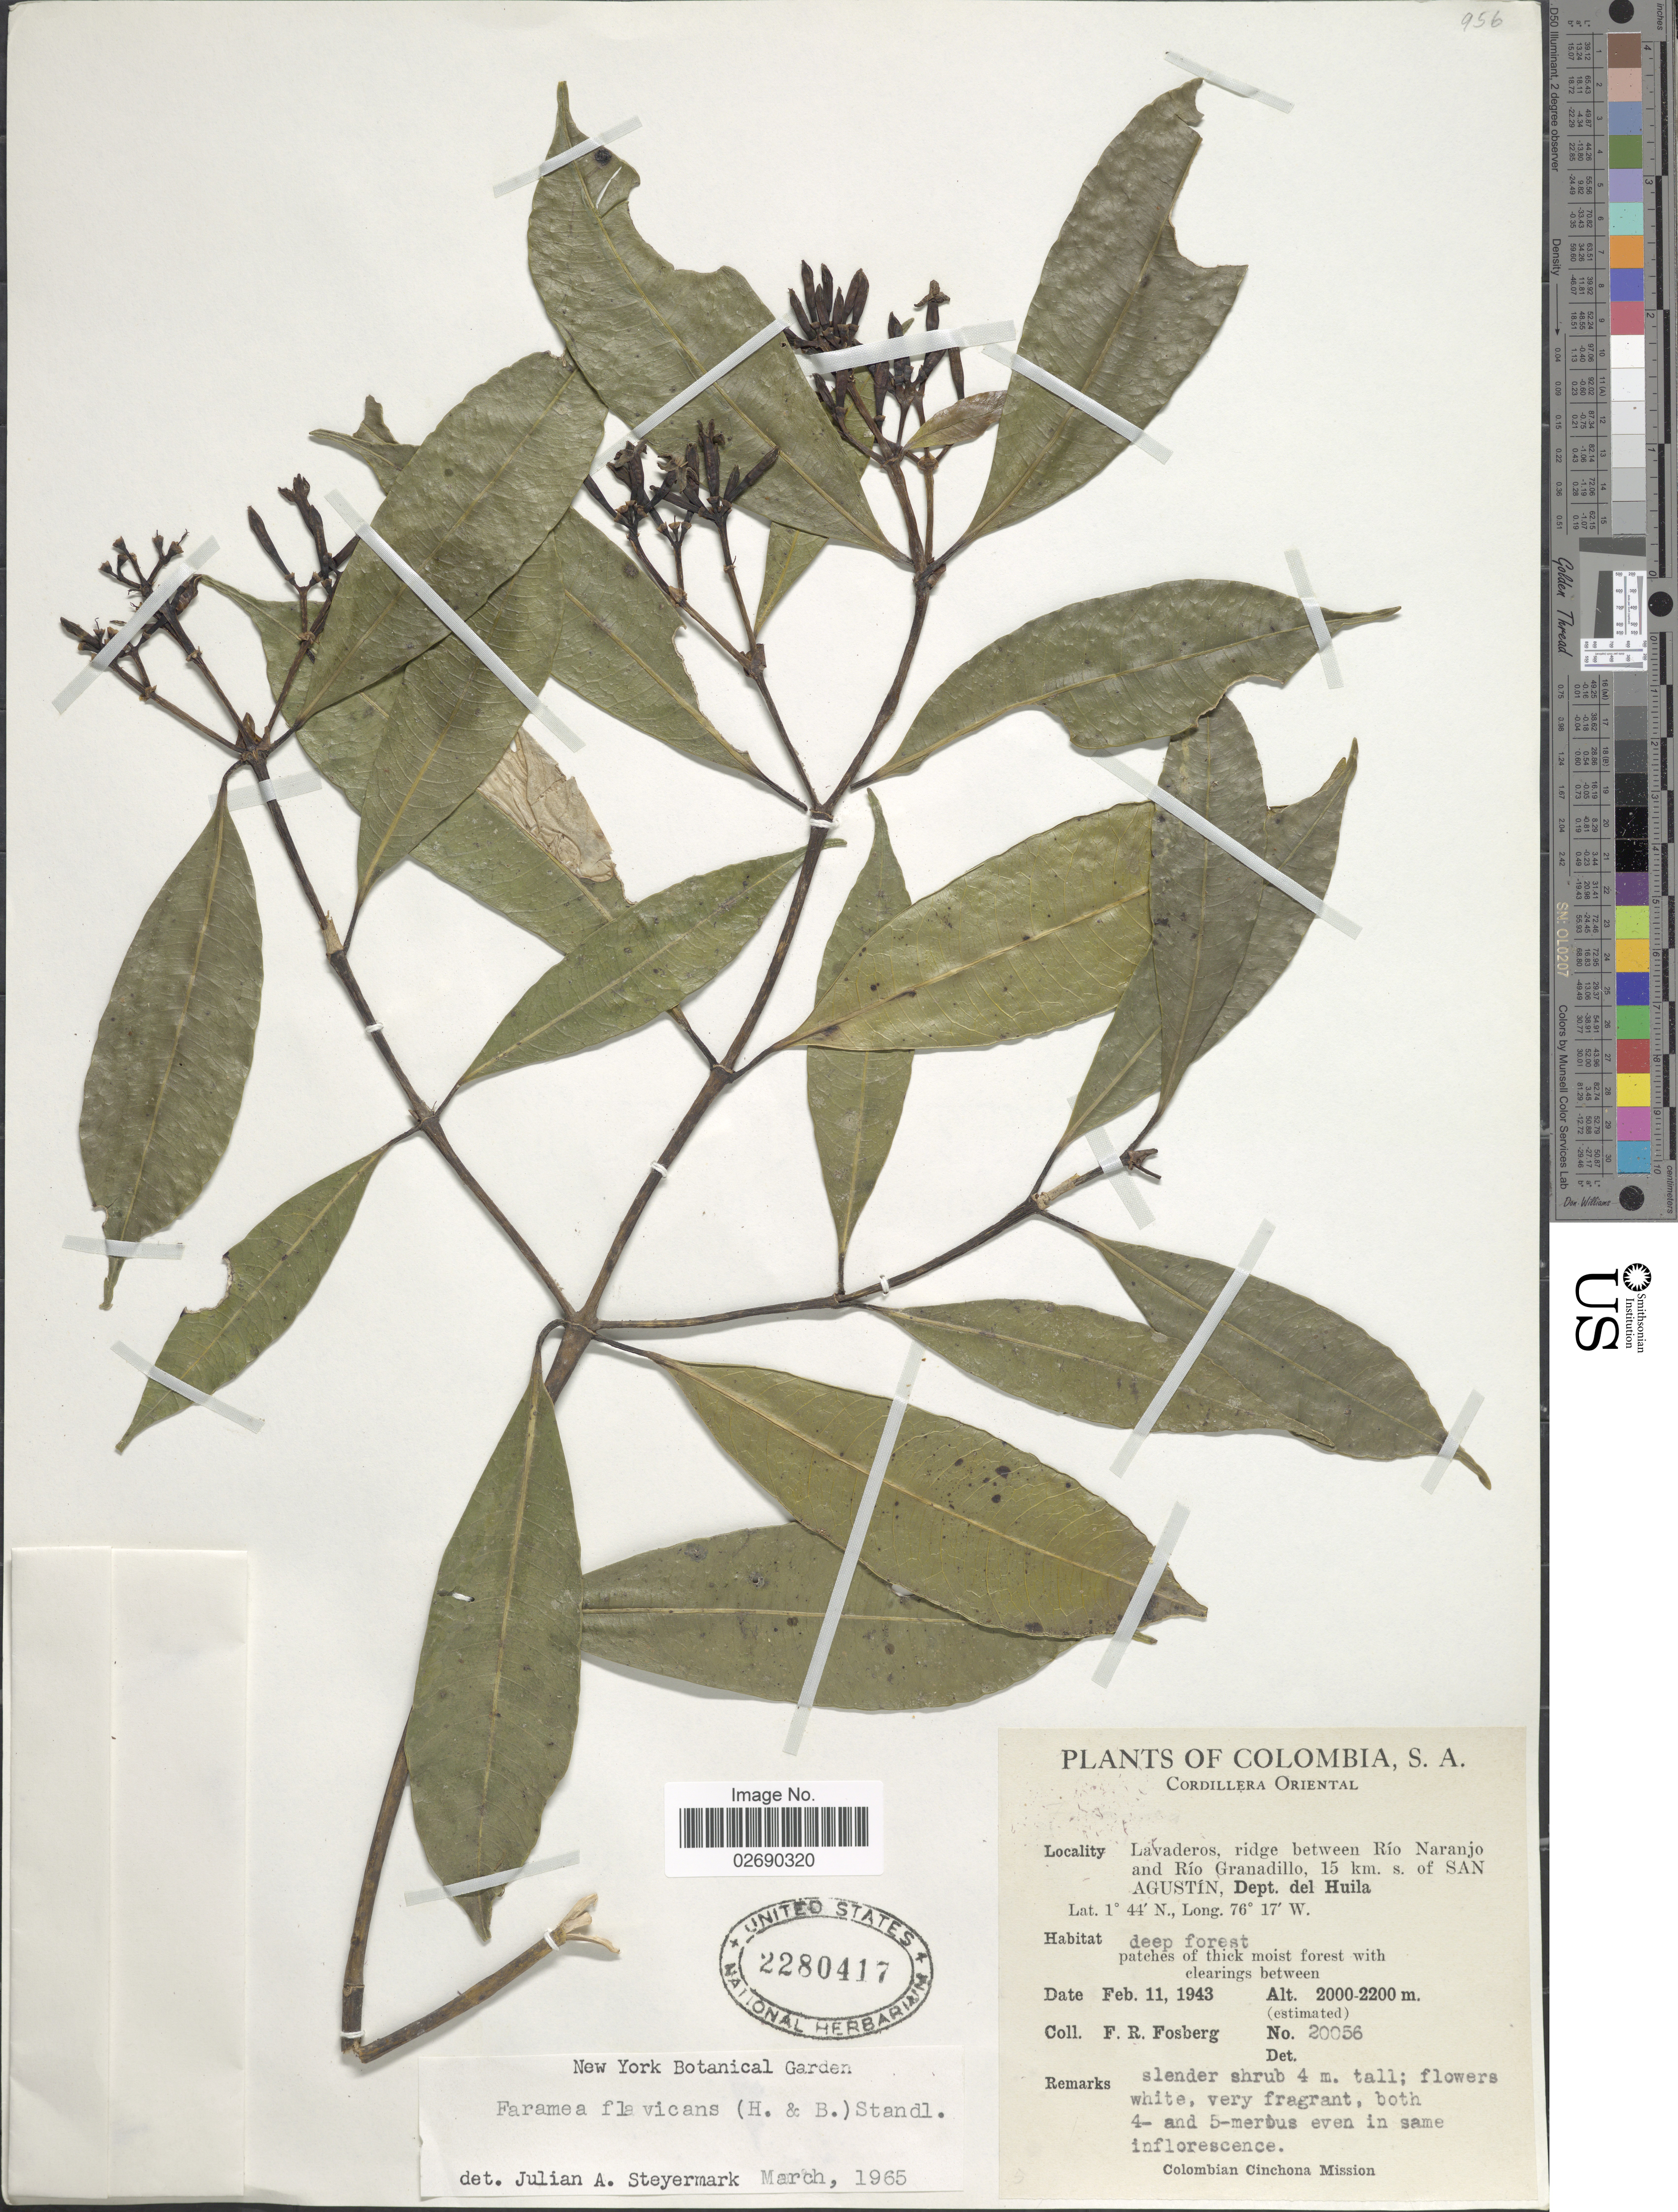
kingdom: Plantae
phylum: Tracheophyta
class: Magnoliopsida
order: Gentianales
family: Rubiaceae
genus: Faramea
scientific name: Faramea flavicans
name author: (Roem. & Schult.) Standl.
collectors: F. R. Fosberg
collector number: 20056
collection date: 1943-02-11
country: Colombia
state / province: Huila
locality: Cordillera Oriental, Lavaderos, ridge between Río Naranjo and Río Granadillo, 15 km s. of San Agustin, Dept. del Huila, deep forest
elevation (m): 2000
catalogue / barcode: US 2280417